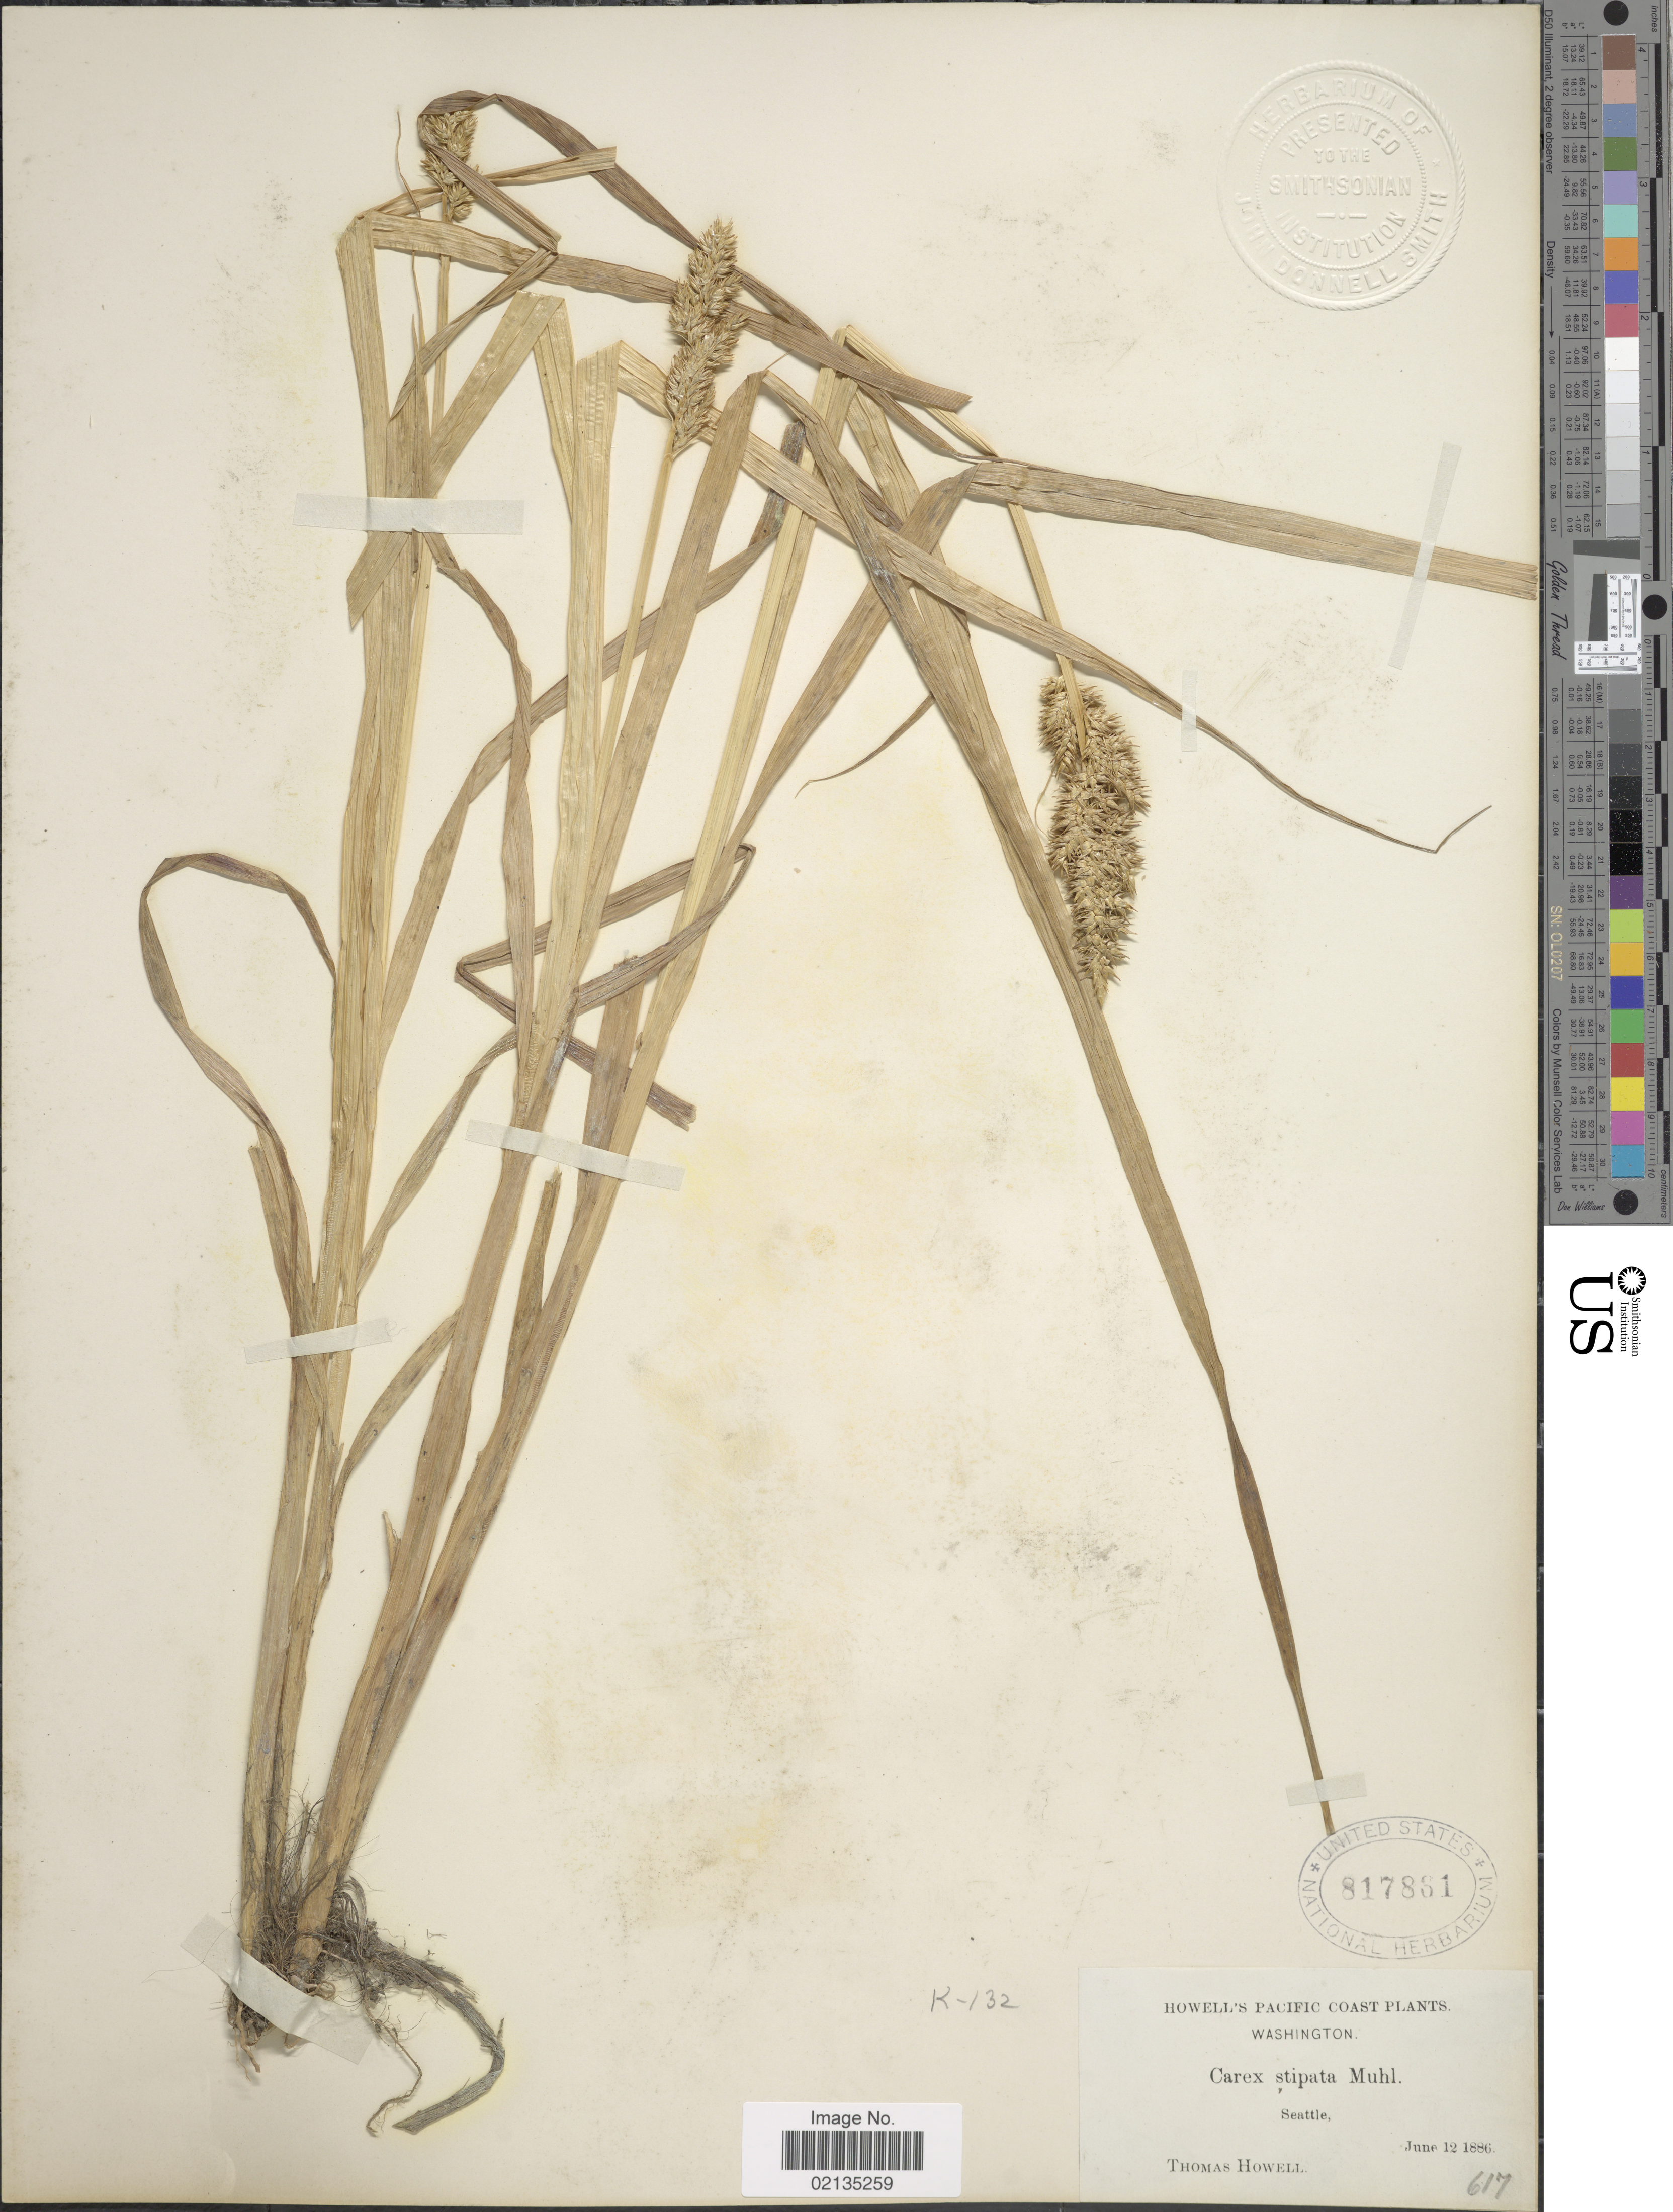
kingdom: Plantae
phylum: Tracheophyta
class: Liliopsida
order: Poales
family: Cyperaceae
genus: Carex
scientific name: Carex stipata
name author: Muhl. ex Willd.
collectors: T. Howell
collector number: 617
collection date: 1886-06-12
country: United States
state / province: Washington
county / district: King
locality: Pacific Coast, Seattle.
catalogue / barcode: US 817861